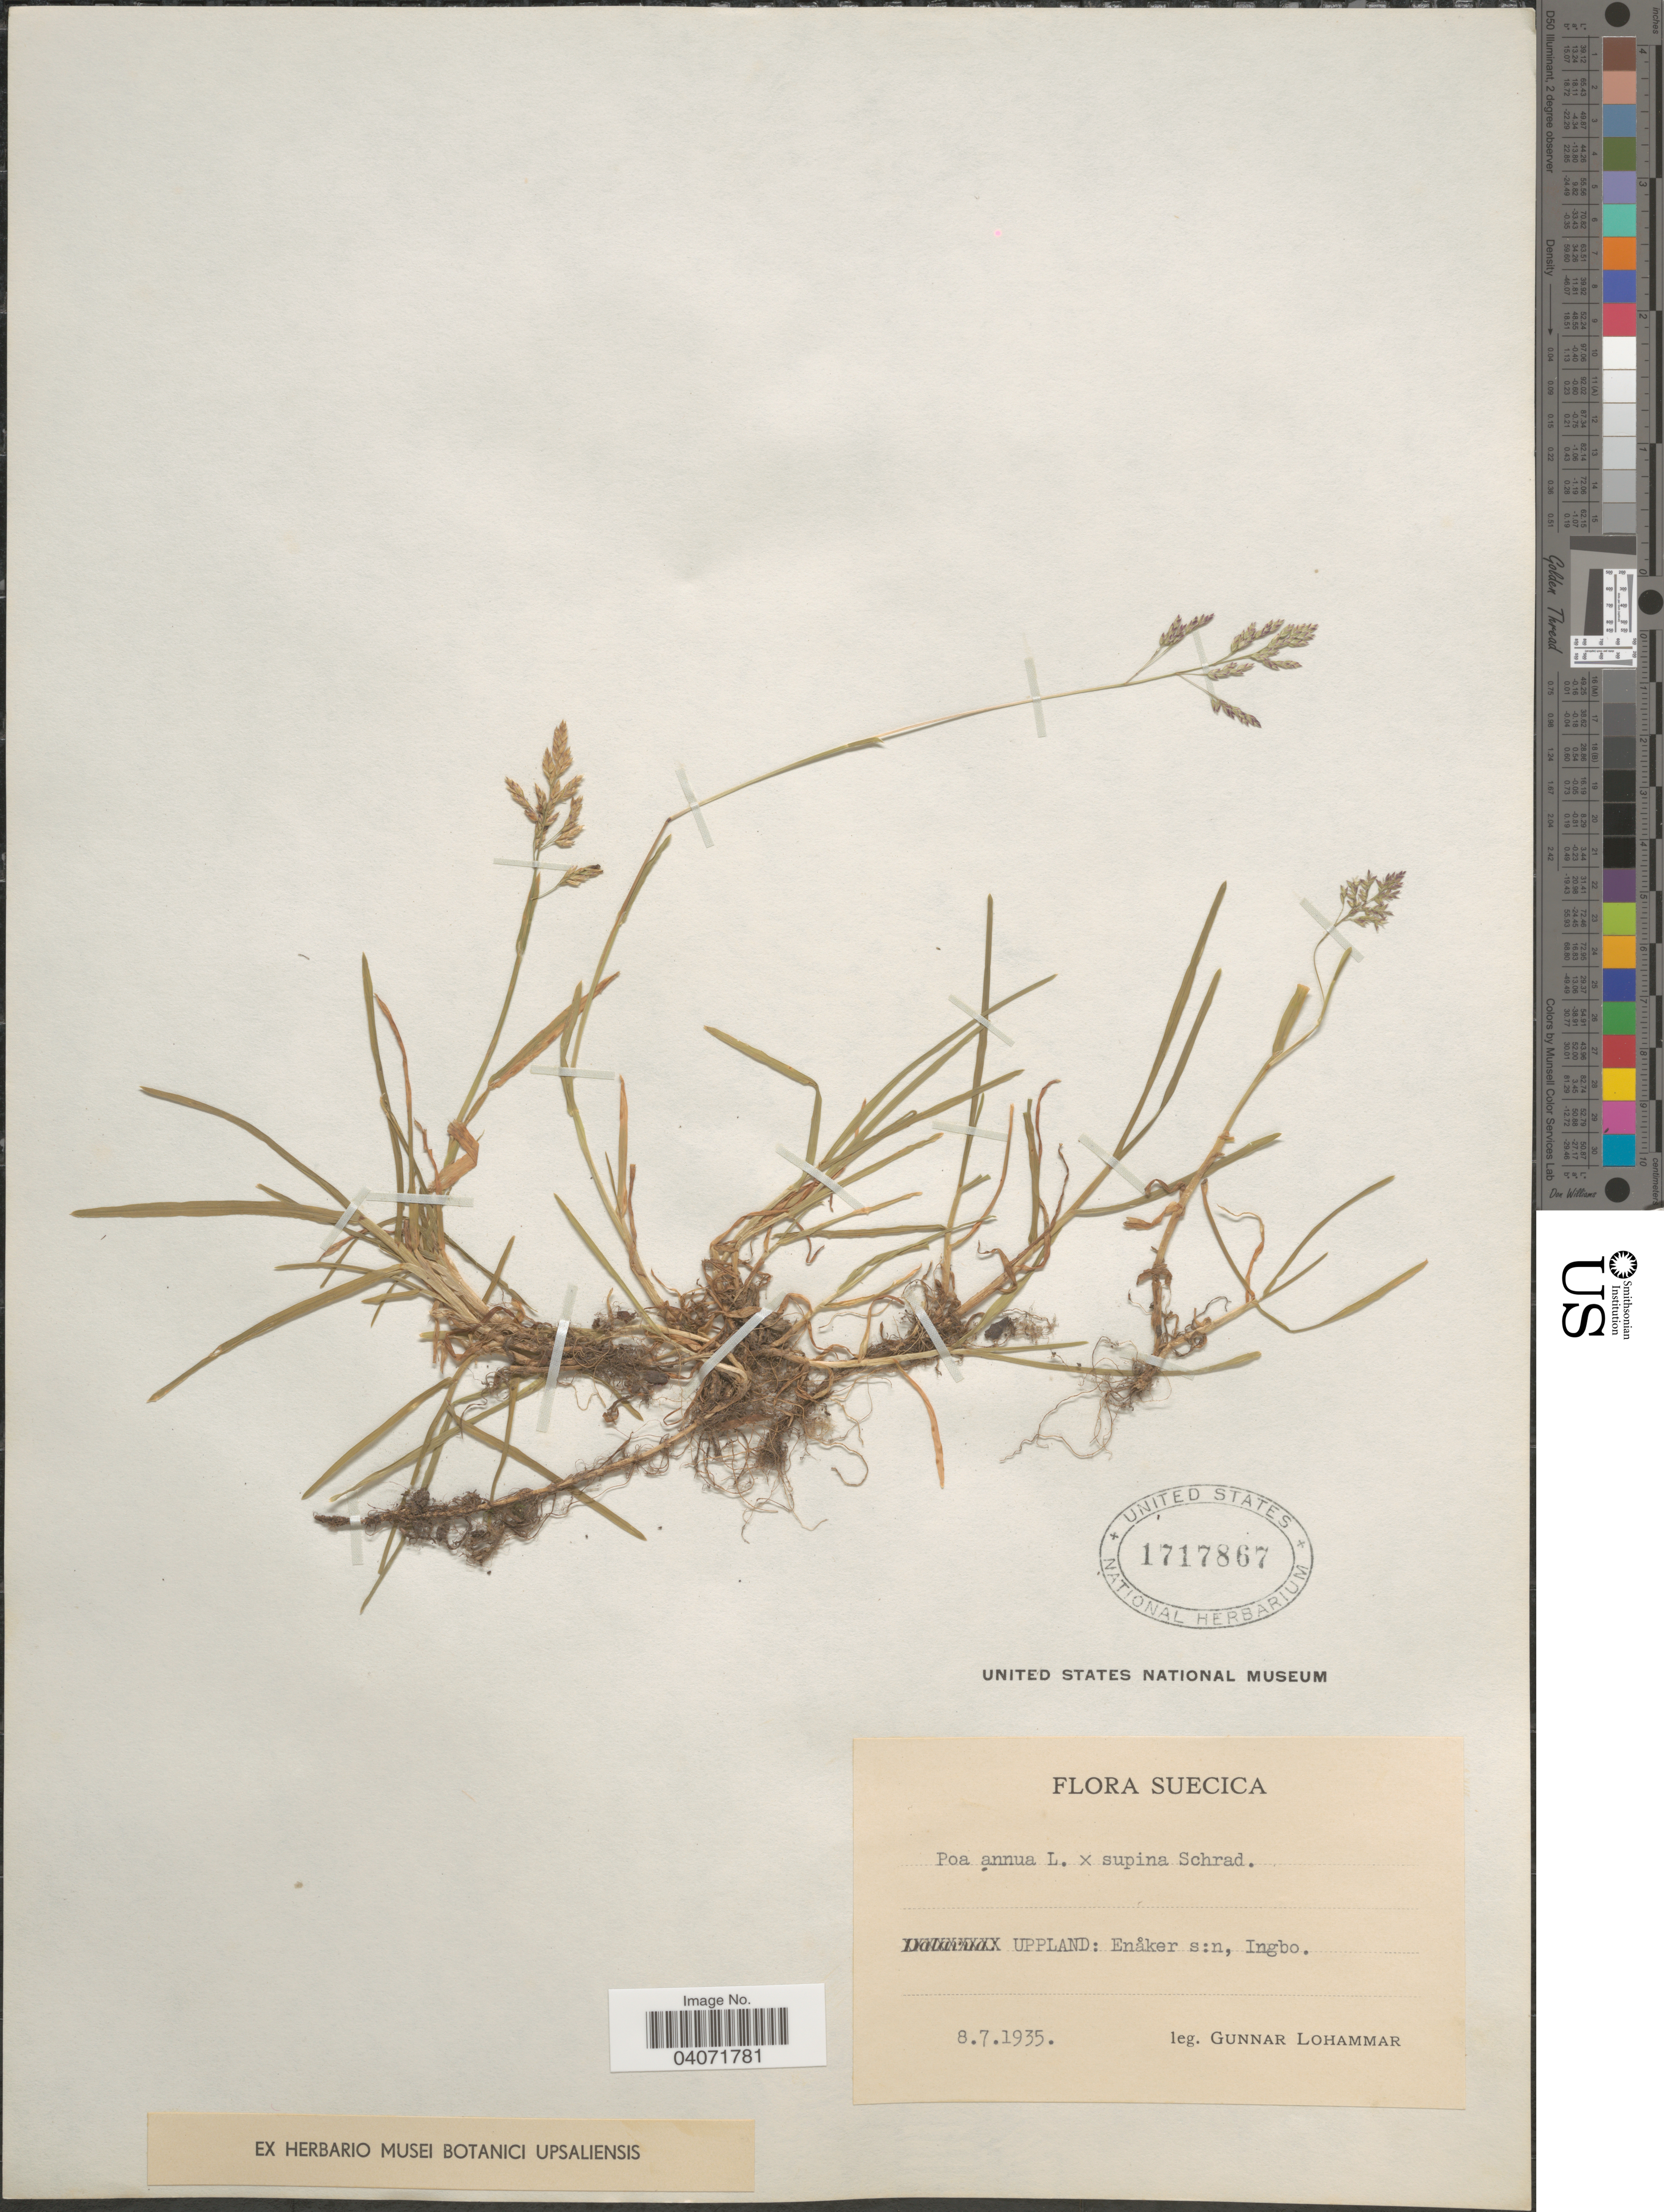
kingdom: Plantae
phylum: Tracheophyta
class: Liliopsida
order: Poales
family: Poaceae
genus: Poa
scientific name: Poa nannfeldtii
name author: (H. Scholz ex Val.N.Tikhomirov) Nosov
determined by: Soreng, Robert J., Research Associate (BOT), Smithsonian Institution - National Museum of Natural History (UNITED STATES)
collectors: G. Lohammar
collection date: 1935-07-08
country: Sweden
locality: Suecica. Uppland: Enåker, Ingbo.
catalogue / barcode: US 1717867